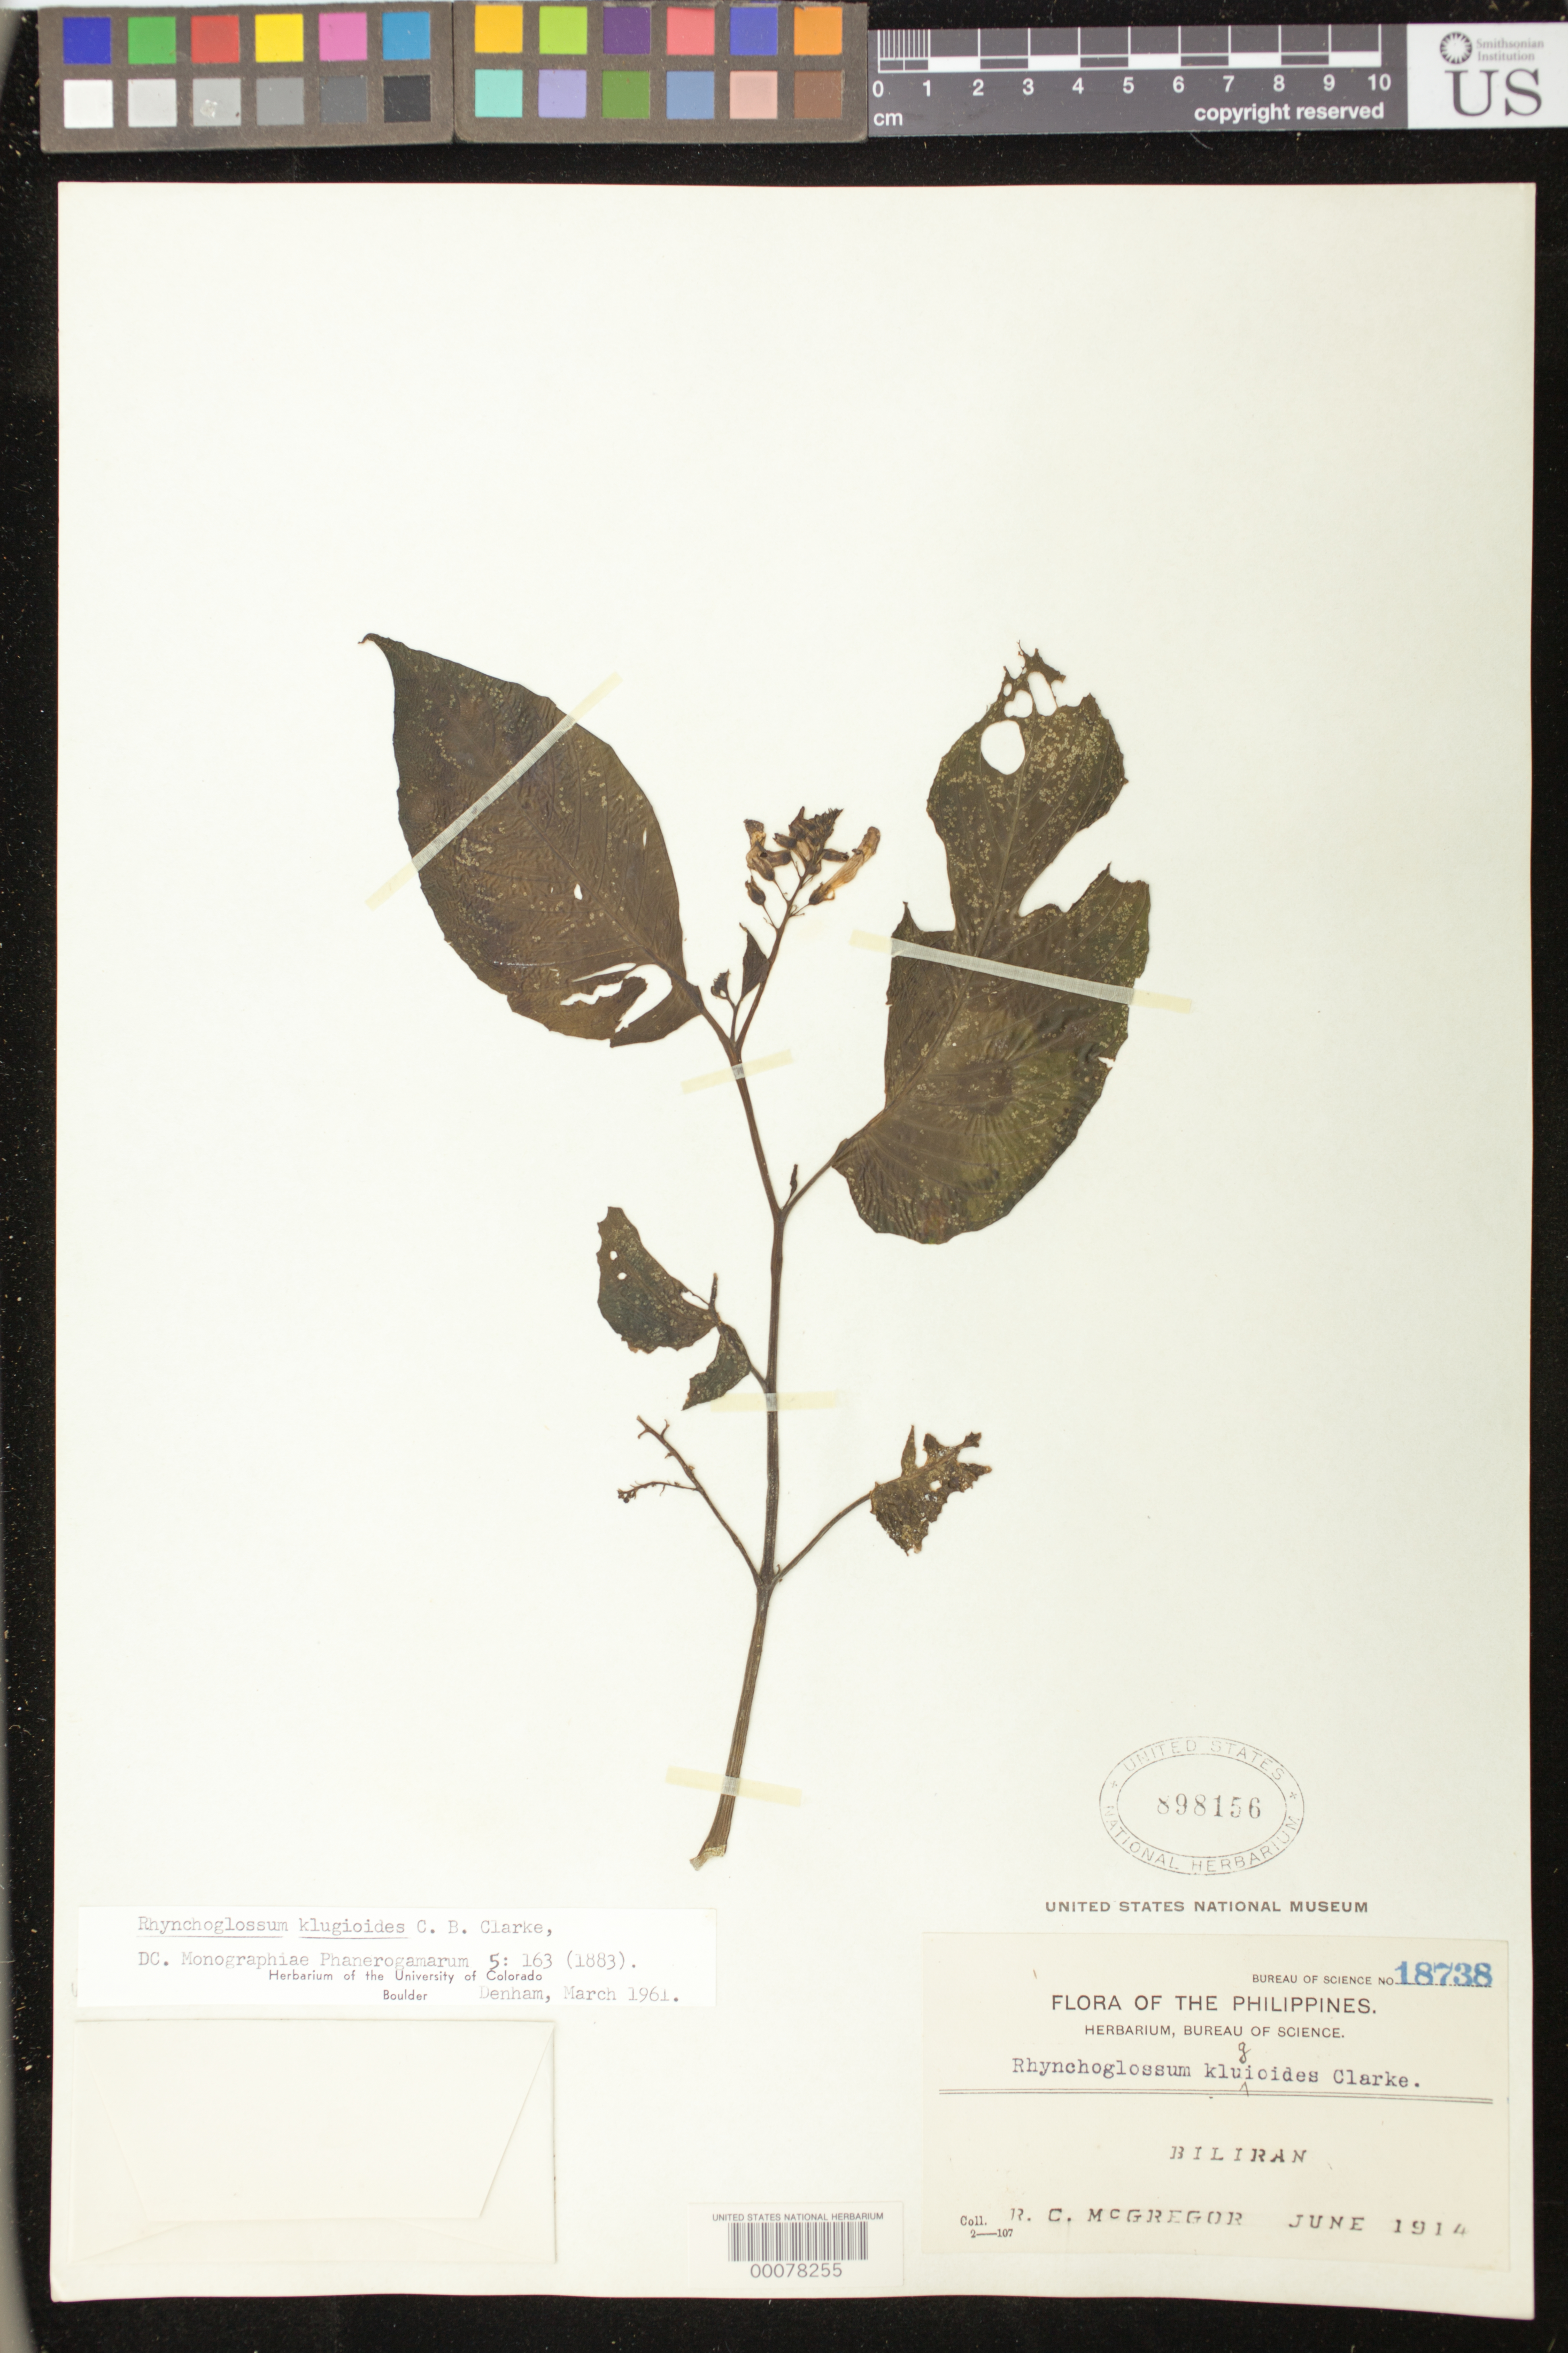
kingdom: Plantae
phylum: Tracheophyta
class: Magnoliopsida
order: Lamiales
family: Gesneriaceae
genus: Rhynchoglossum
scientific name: Rhynchoglossum klugioides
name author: C.B. Clarke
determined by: Denham, D. L.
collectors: R. C. McGregor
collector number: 18738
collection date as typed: Jun 1914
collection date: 1914-06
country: Philippines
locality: Biliran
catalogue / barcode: US 898156